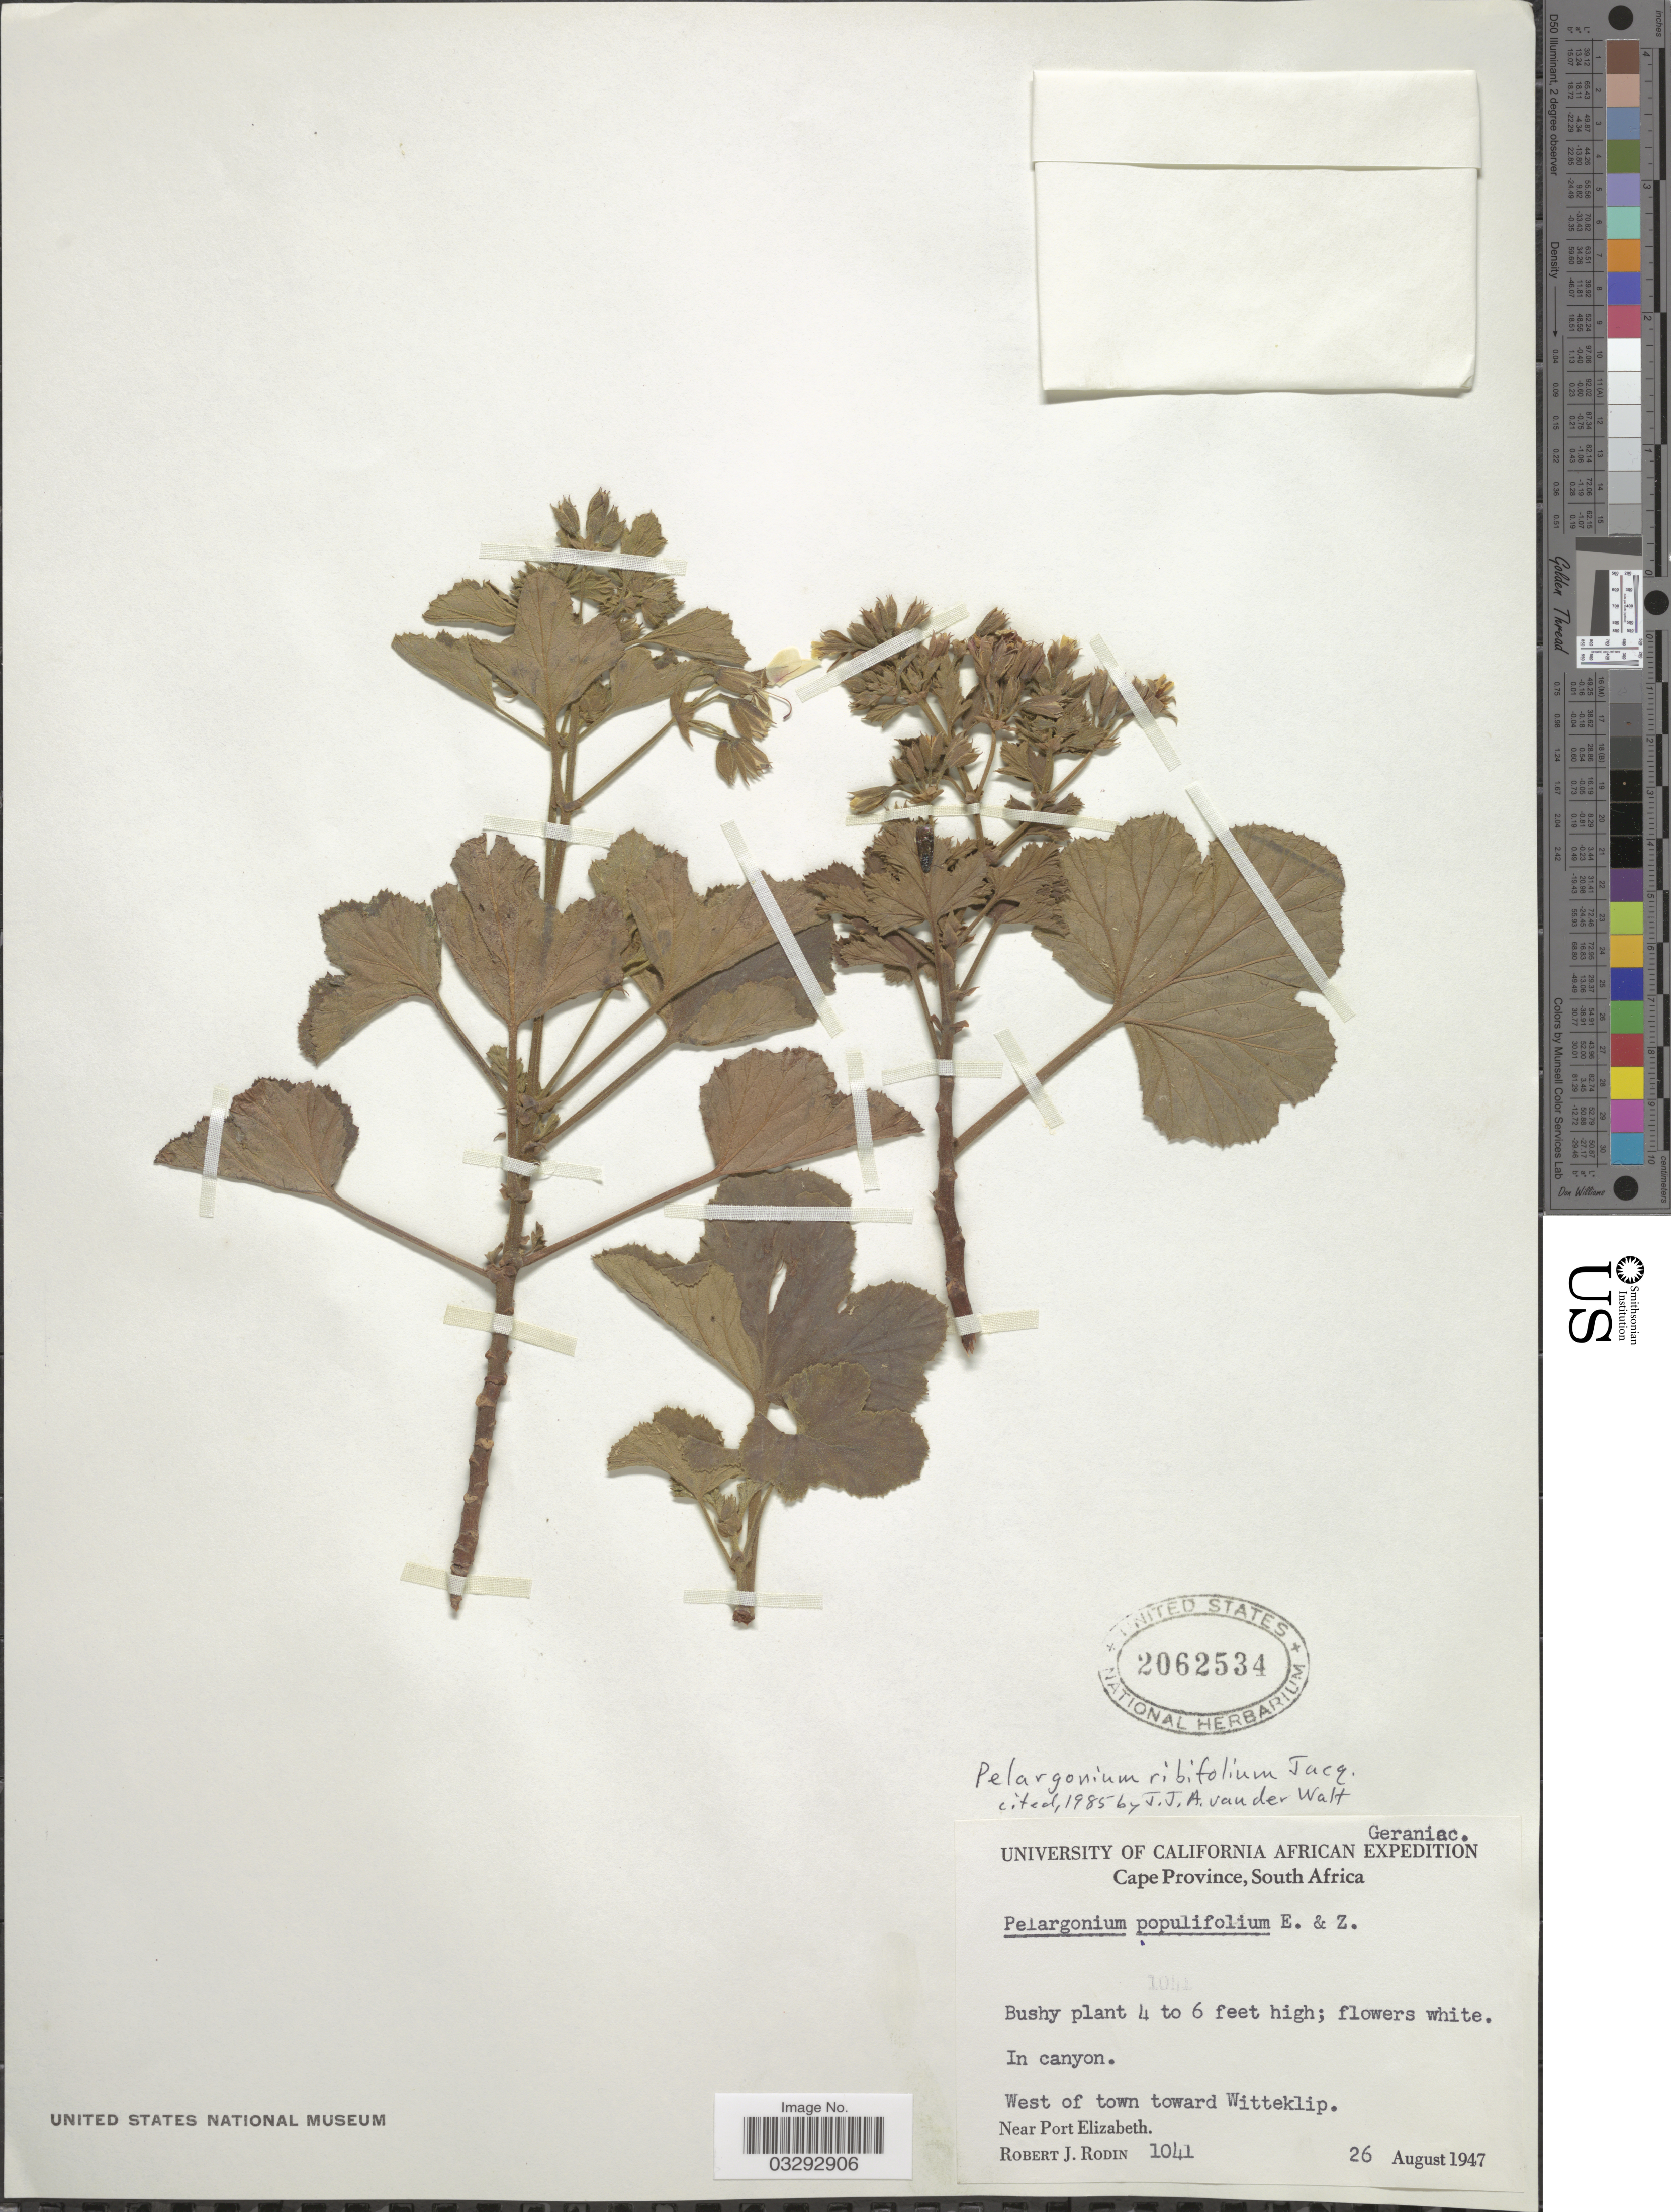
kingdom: Plantae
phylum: Tracheophyta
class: Magnoliopsida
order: Geraniales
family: Geraniaceae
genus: Pelargonium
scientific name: Pelargonium ribifolium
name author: Poir.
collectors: R. J. Rodin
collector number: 1041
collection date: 1947-08-26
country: South Africa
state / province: Eastern Cape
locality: West of town toward Witteklip. Near Port Elizabeth.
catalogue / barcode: US 2062534